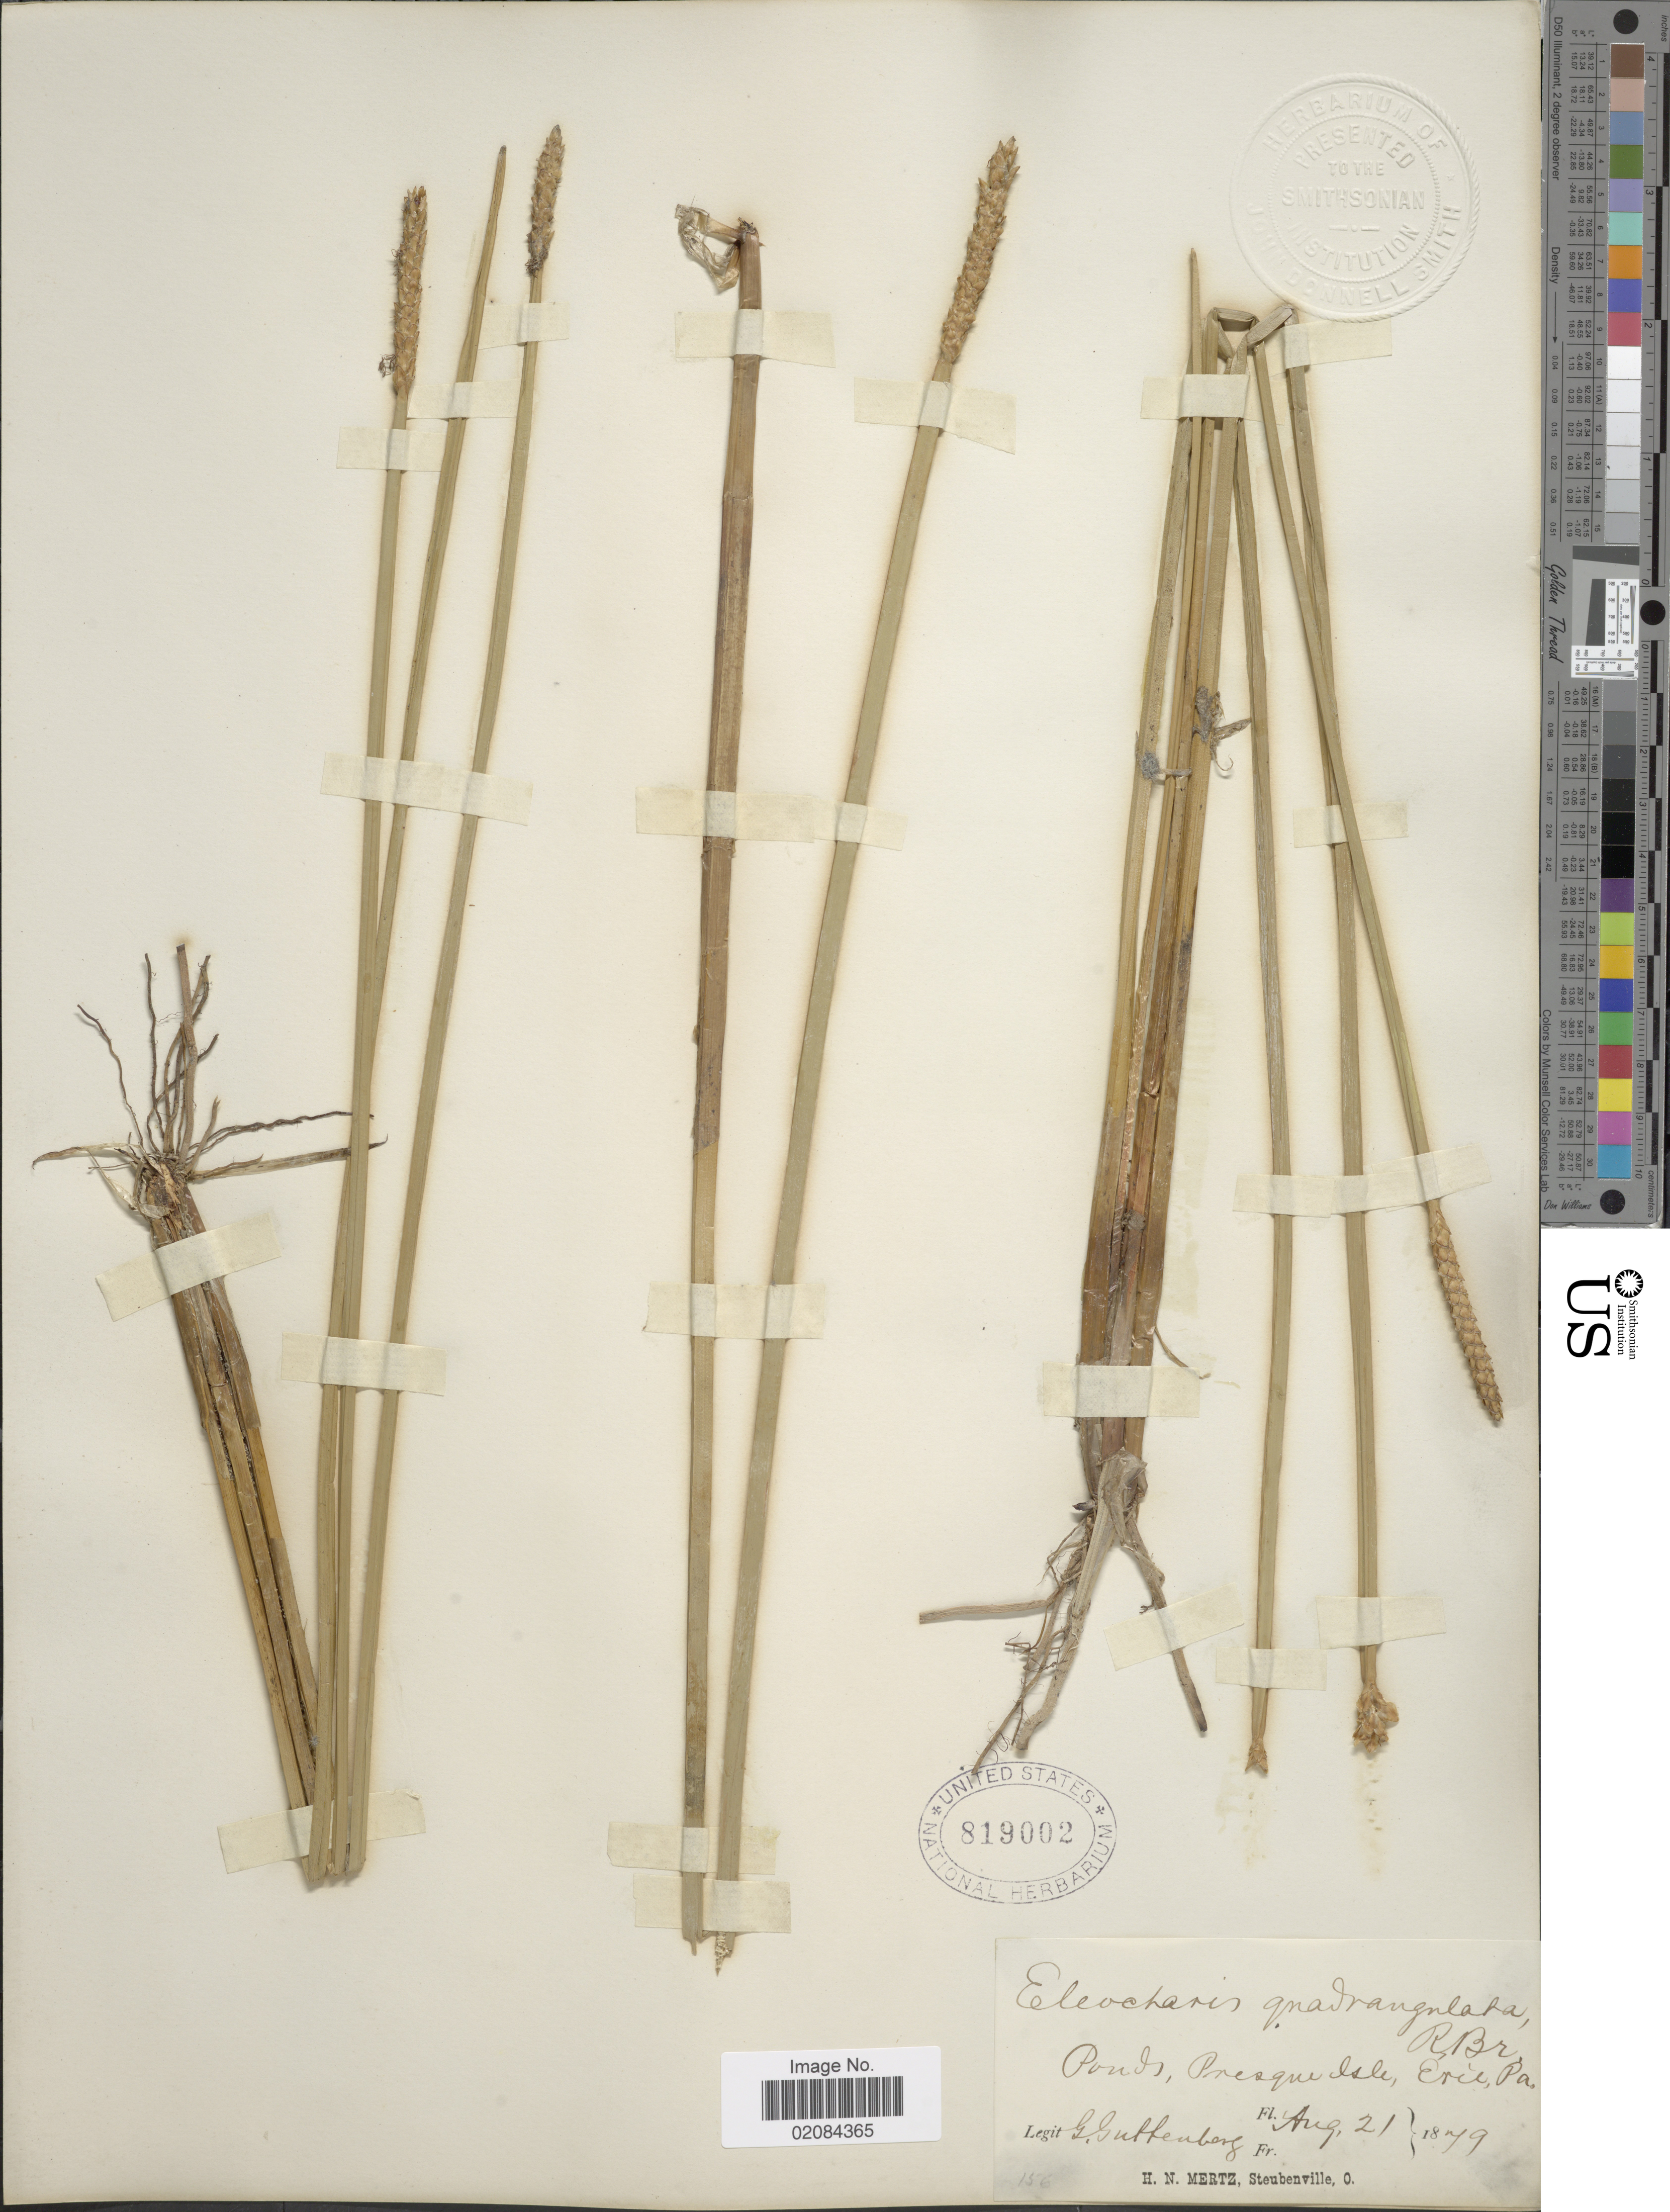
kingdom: Plantae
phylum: Tracheophyta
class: Liliopsida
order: Poales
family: Cyperaceae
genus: Eleocharis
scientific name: Eleocharis quadrangulata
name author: (Michx.) Roem. & Schult.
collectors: G. Guttenberg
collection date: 1879-08-21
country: United States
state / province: Pennsylvania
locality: Ponds, Presque Isle, Erie, Pa.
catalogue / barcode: US 819002